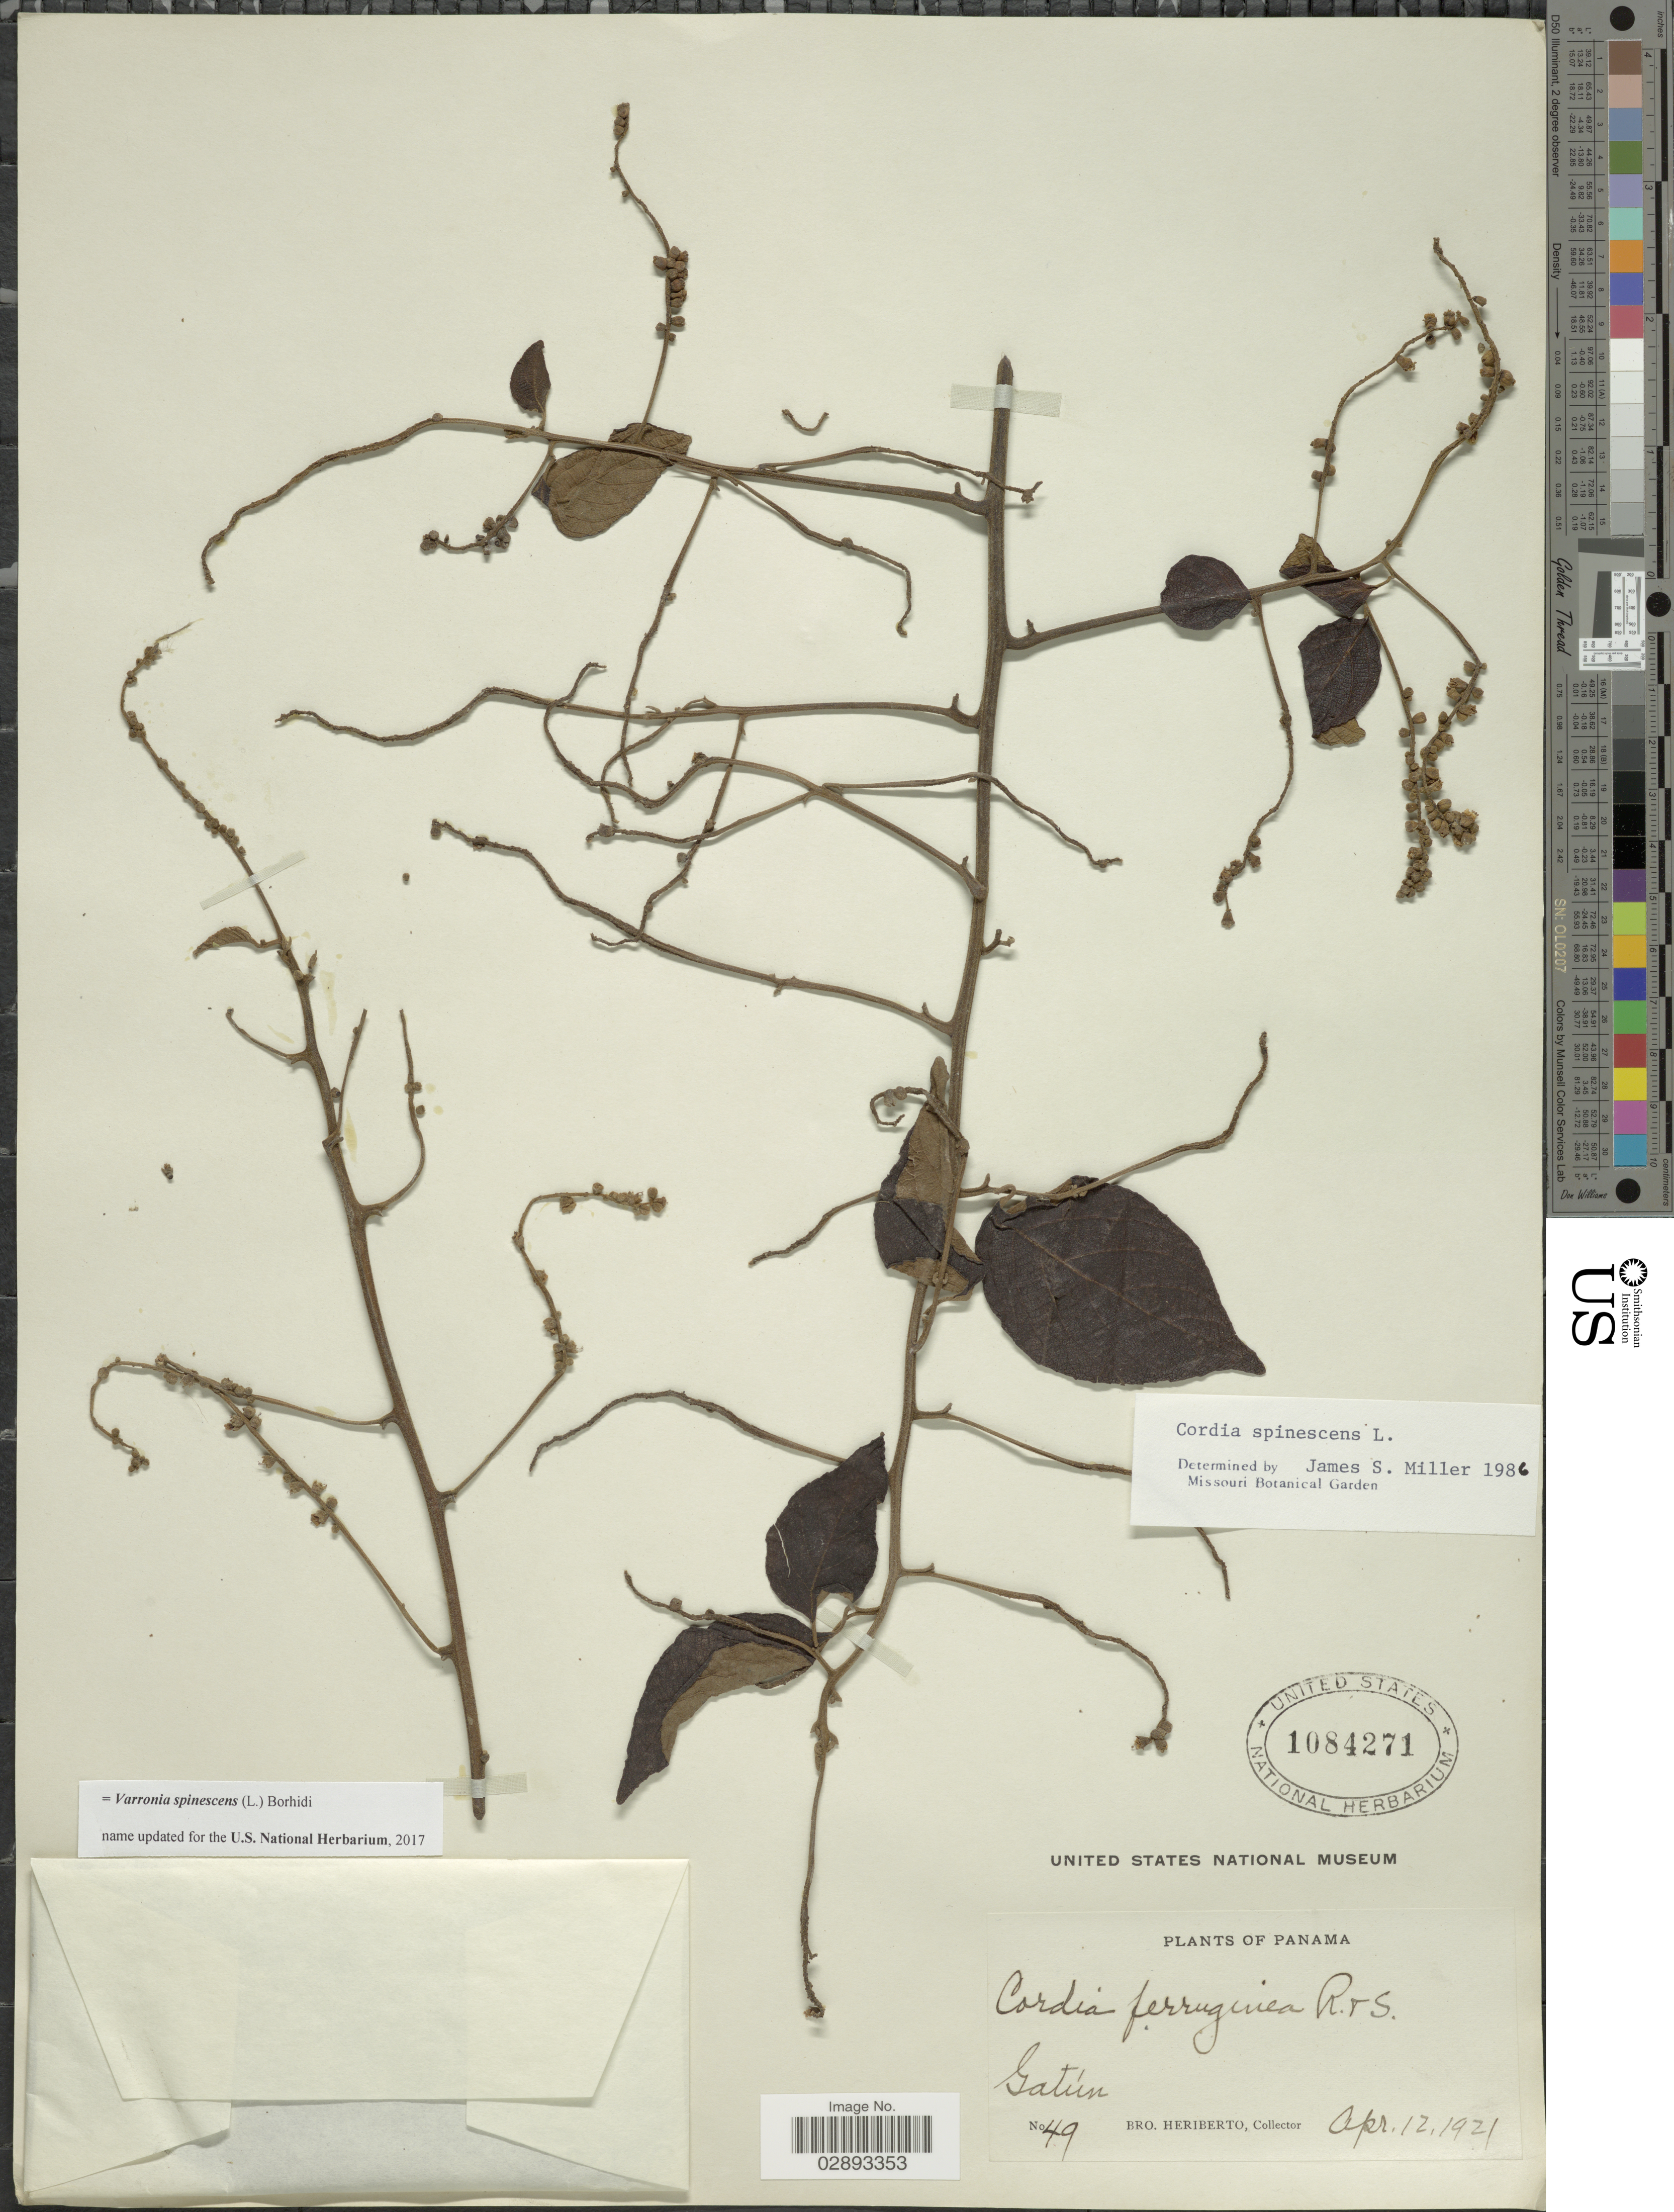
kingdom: Plantae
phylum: Tracheophyta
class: Magnoliopsida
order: Boraginales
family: Cordiaceae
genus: Varronia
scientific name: Varronia spinescens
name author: (L.) Borhidi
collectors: B. Heriberto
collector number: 49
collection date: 1921-04-12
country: Panama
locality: Gatún.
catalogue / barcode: US 1084271